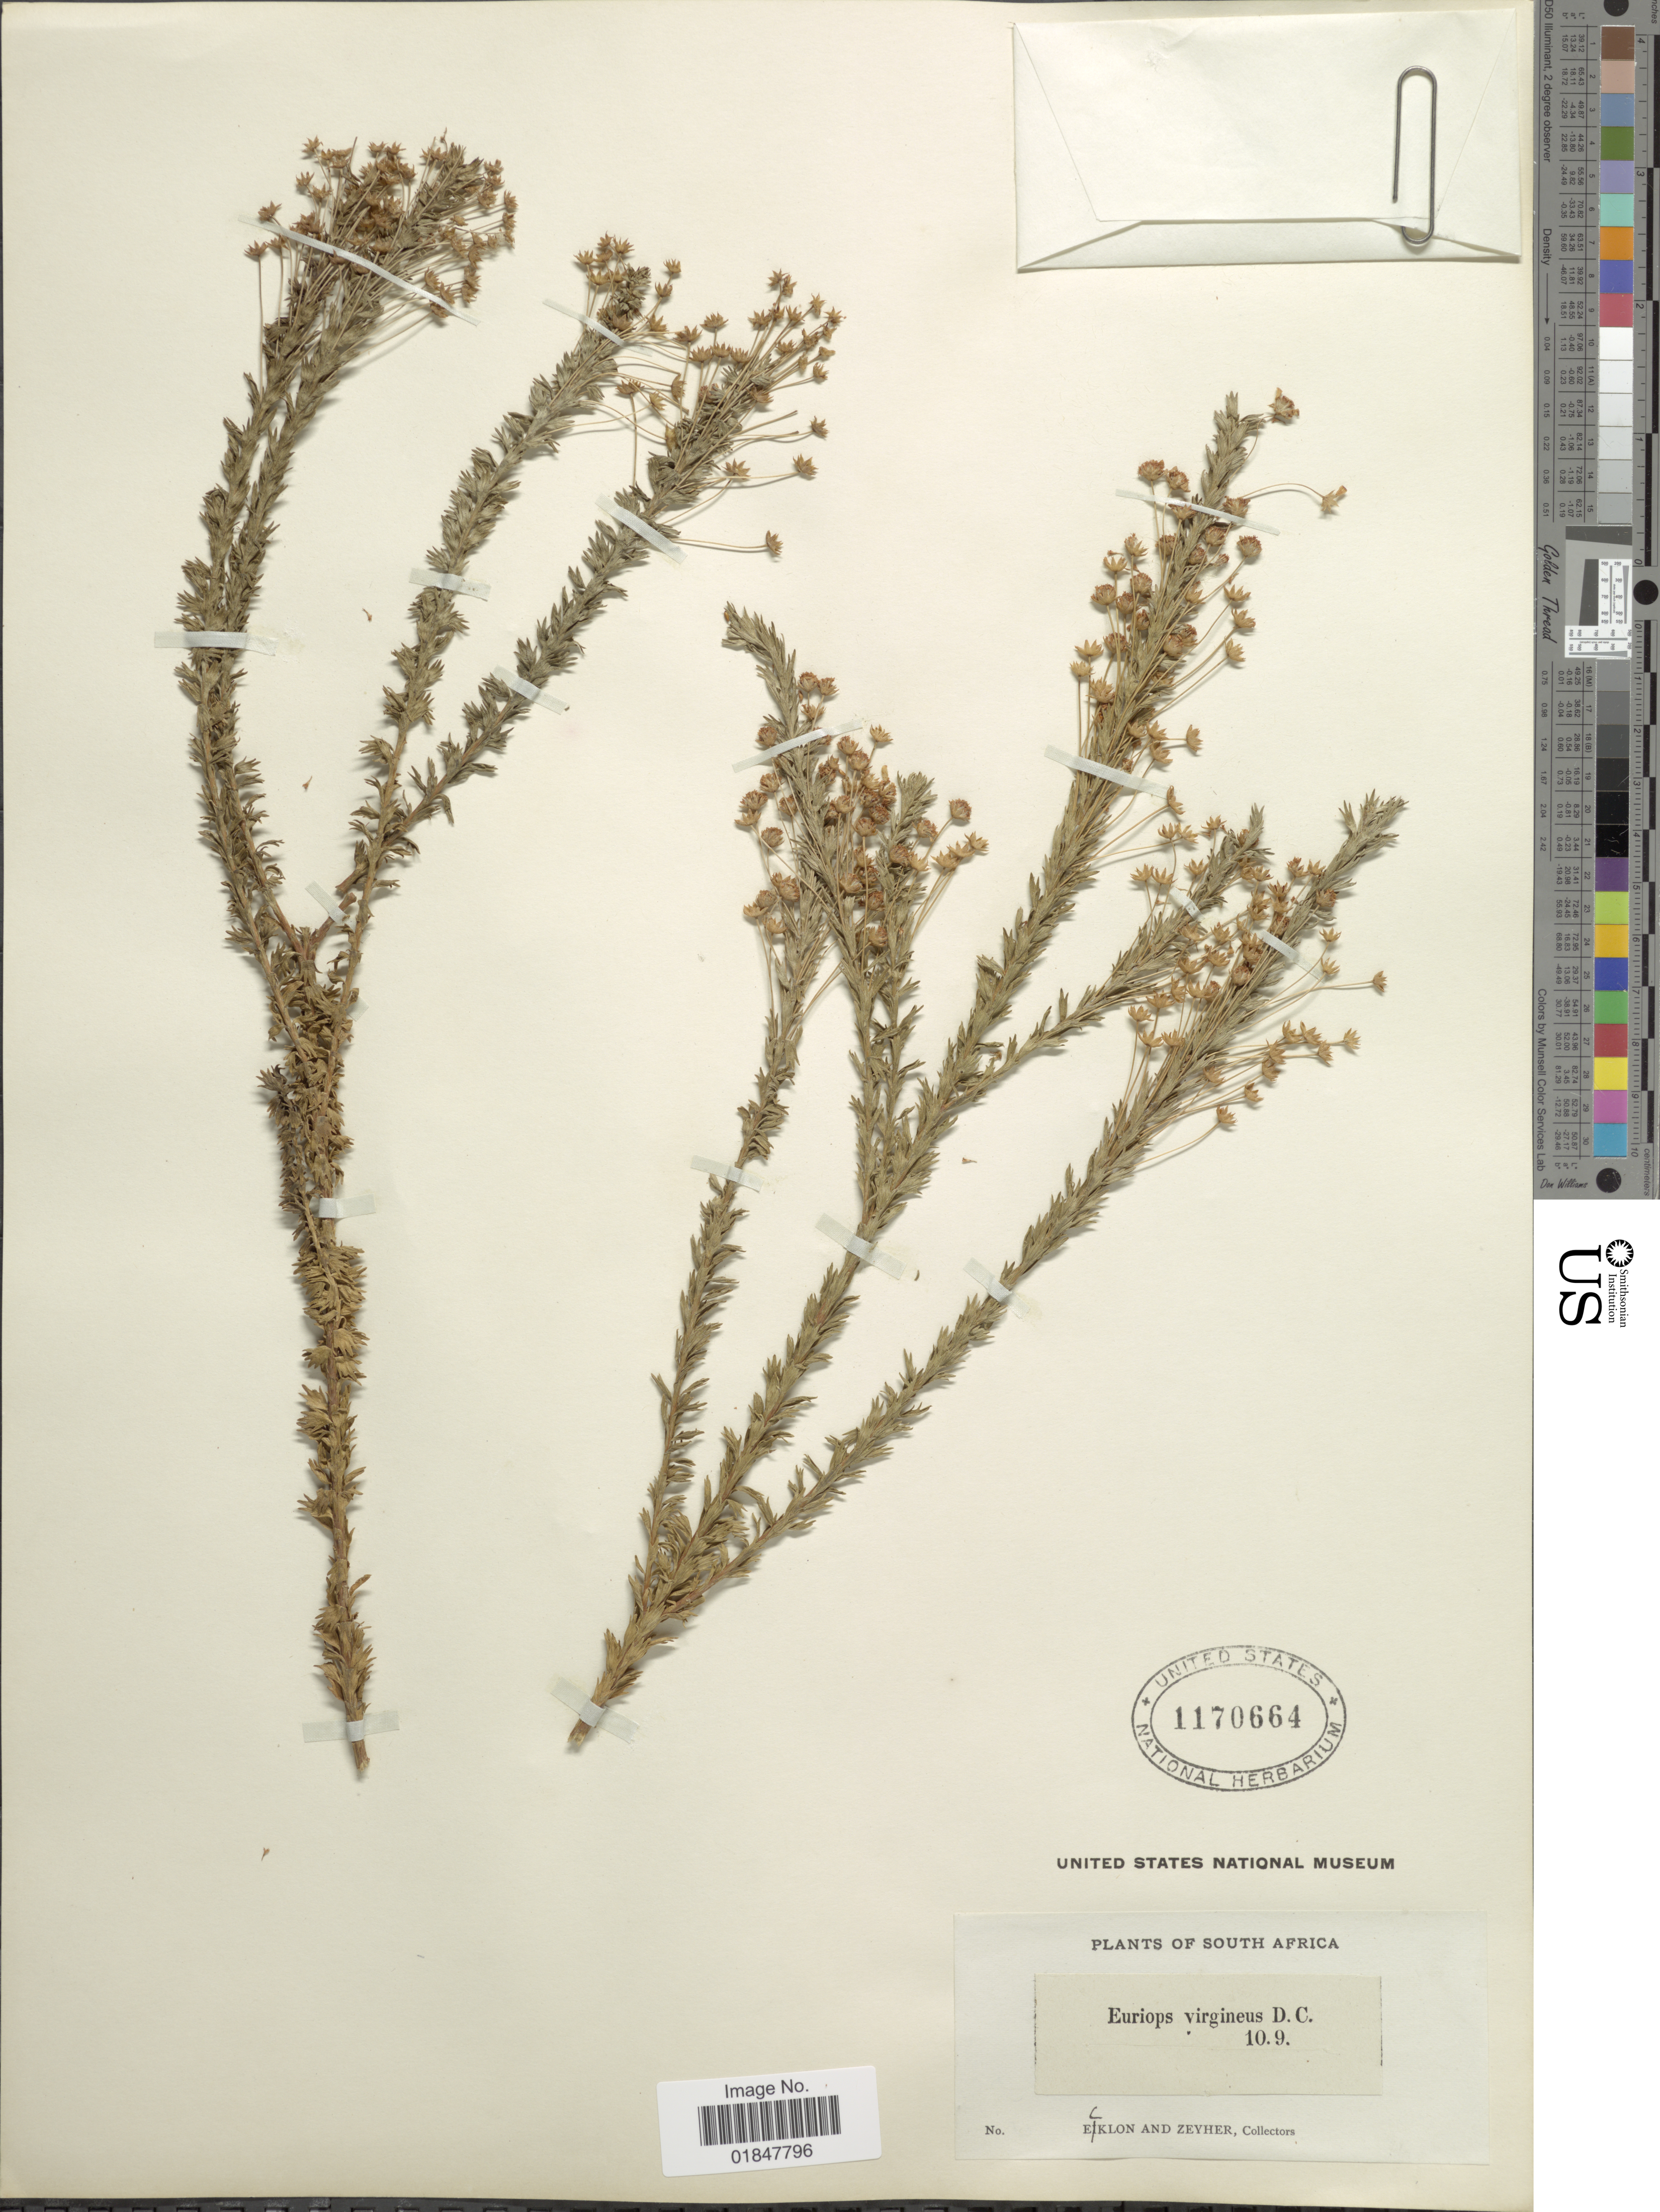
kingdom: Plantae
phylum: Tracheophyta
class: Magnoliopsida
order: Asterales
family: Asteraceae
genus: Euryops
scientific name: Euryops virgineus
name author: (L. f.) DC.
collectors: -. Ecklon & -. Zeyher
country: South Africa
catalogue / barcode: US 1170664